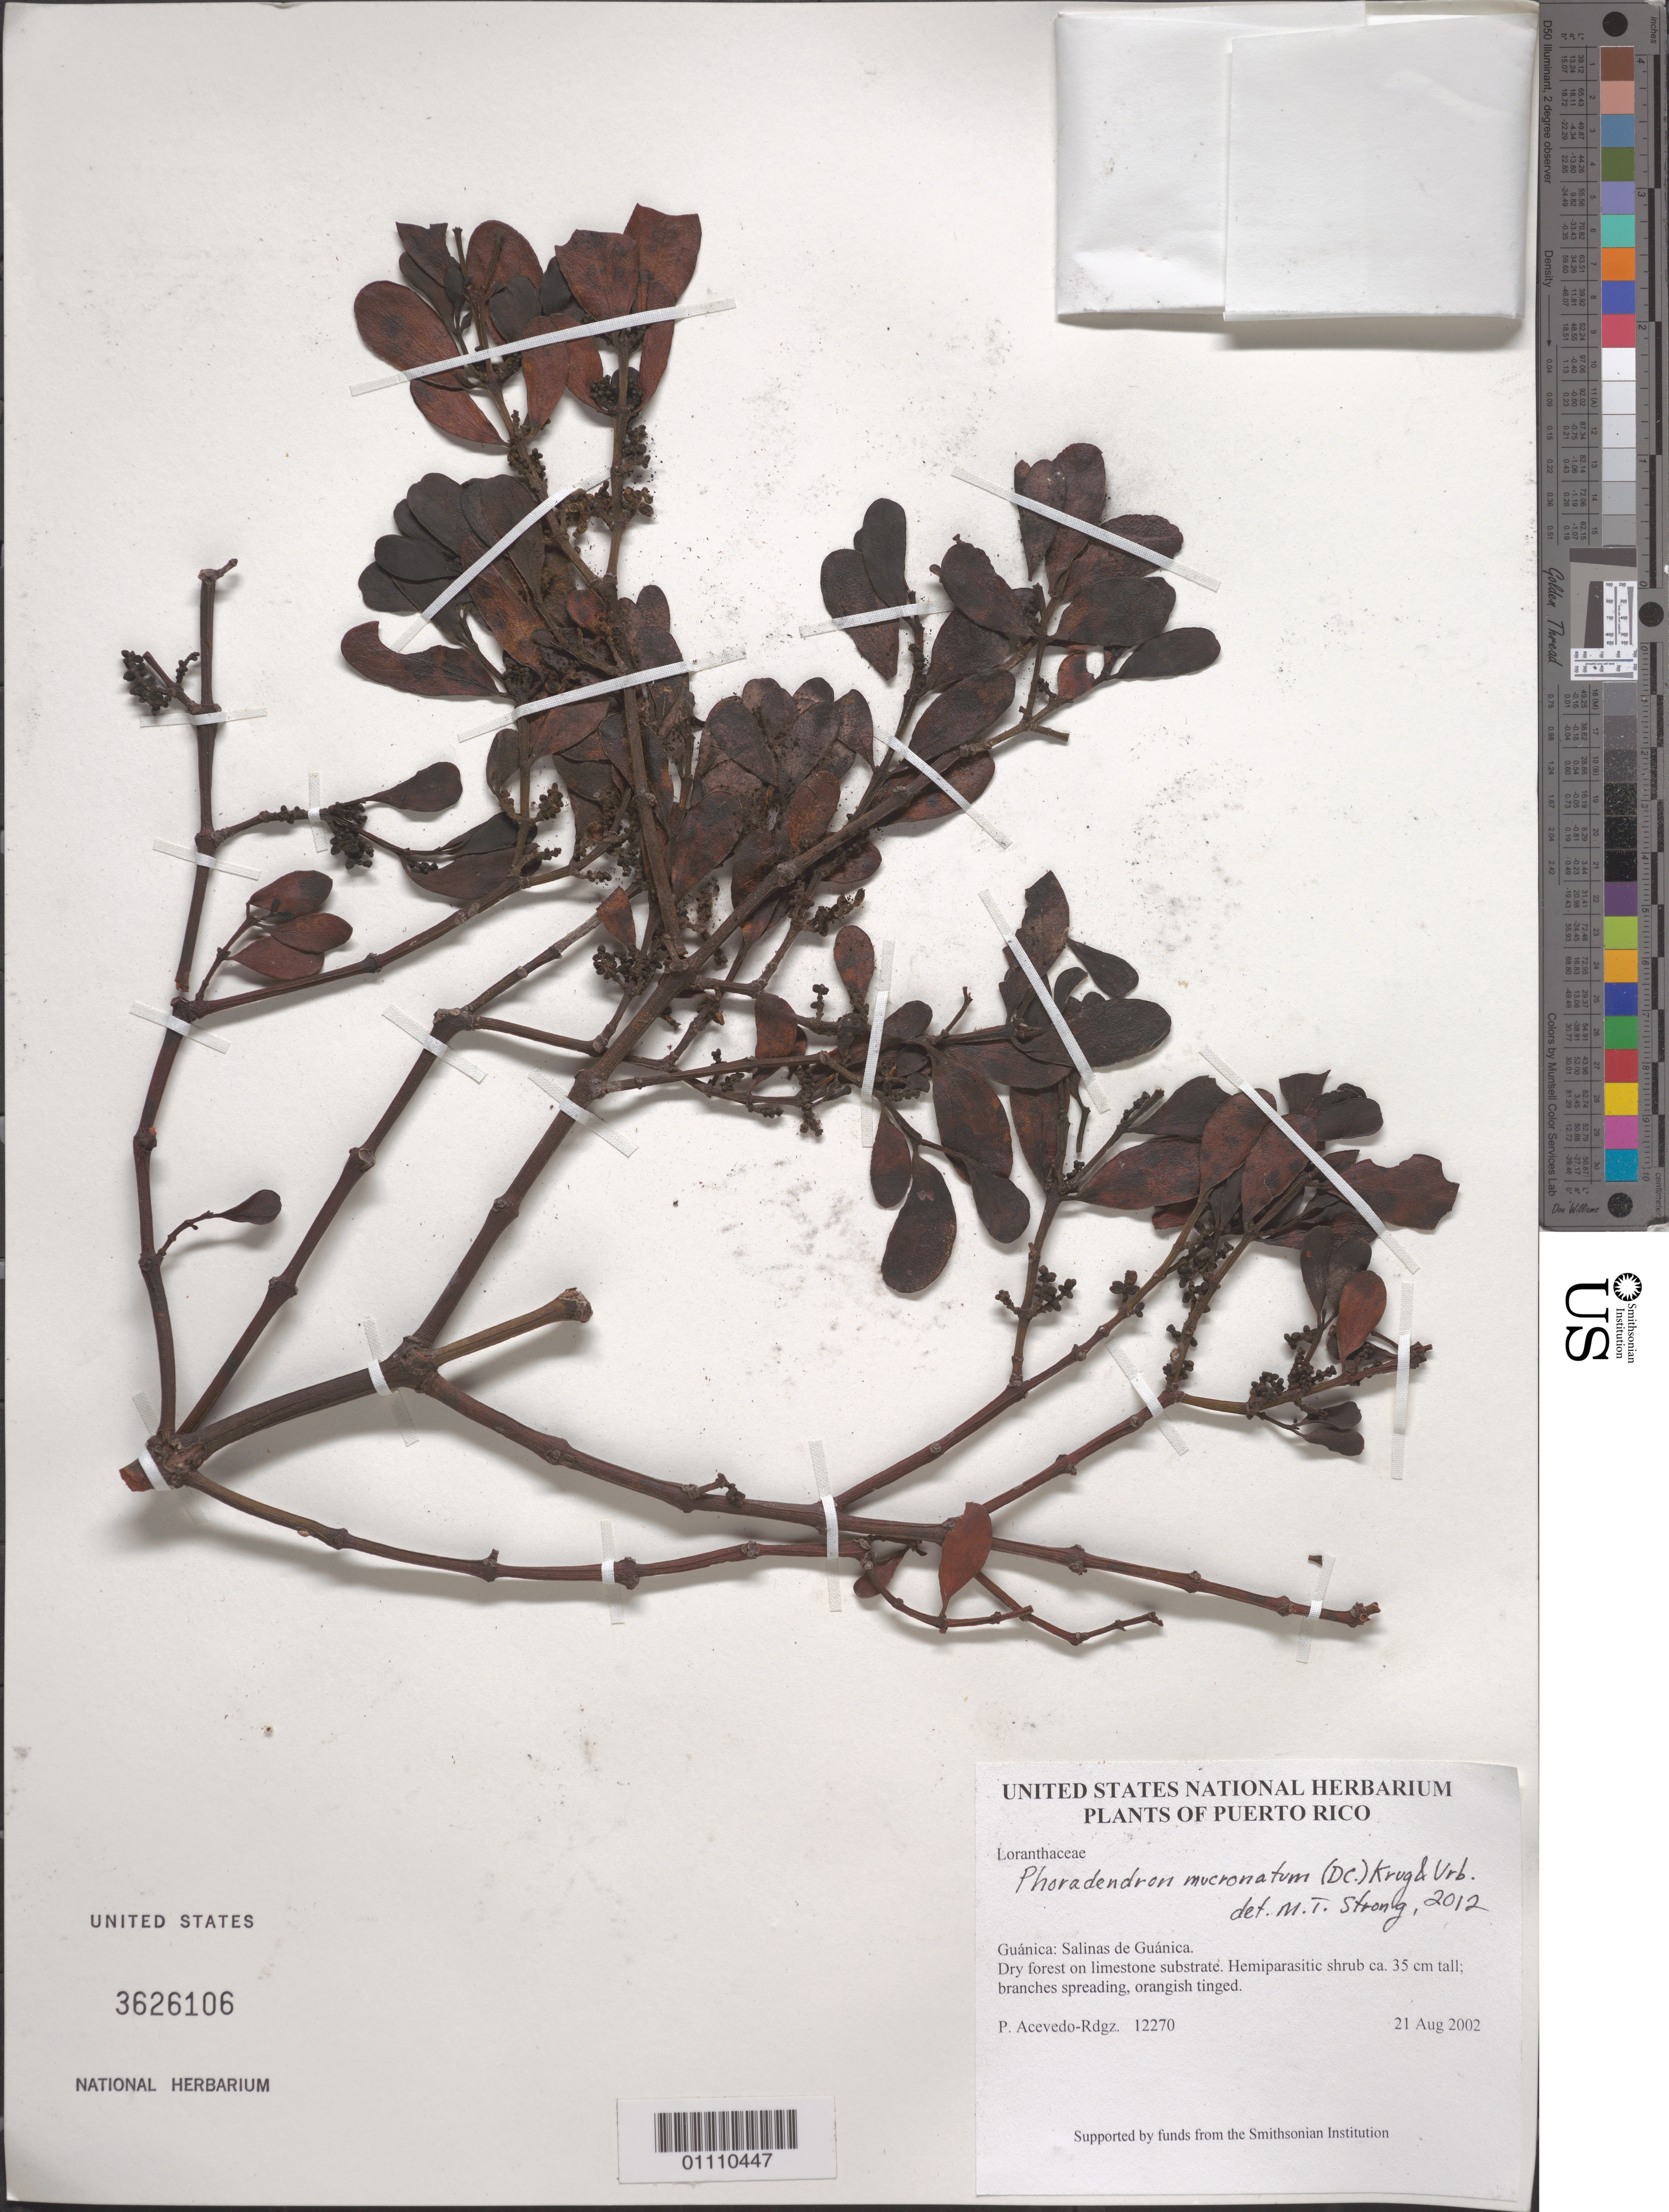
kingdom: Plantae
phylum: Tracheophyta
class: Magnoliopsida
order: Santalales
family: Viscaceae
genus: Phoradendron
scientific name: Phoradendron mucronatum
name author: (DC.) Krug & Urb.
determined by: Strong, M. T., (US), Smithsonian Institution - National Museum of Natural History (UNITED STATES)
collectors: P. Acevedo-Rodr.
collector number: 12270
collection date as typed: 21 Aug 2002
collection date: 2002-08-21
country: Puerto Rico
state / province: Guánica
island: Puerto Rico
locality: Guánica: Salinas de Guánica.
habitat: Dry forest on limestone substrate.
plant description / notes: NY, K, MO, UPRRP, GH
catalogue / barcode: US 3626106